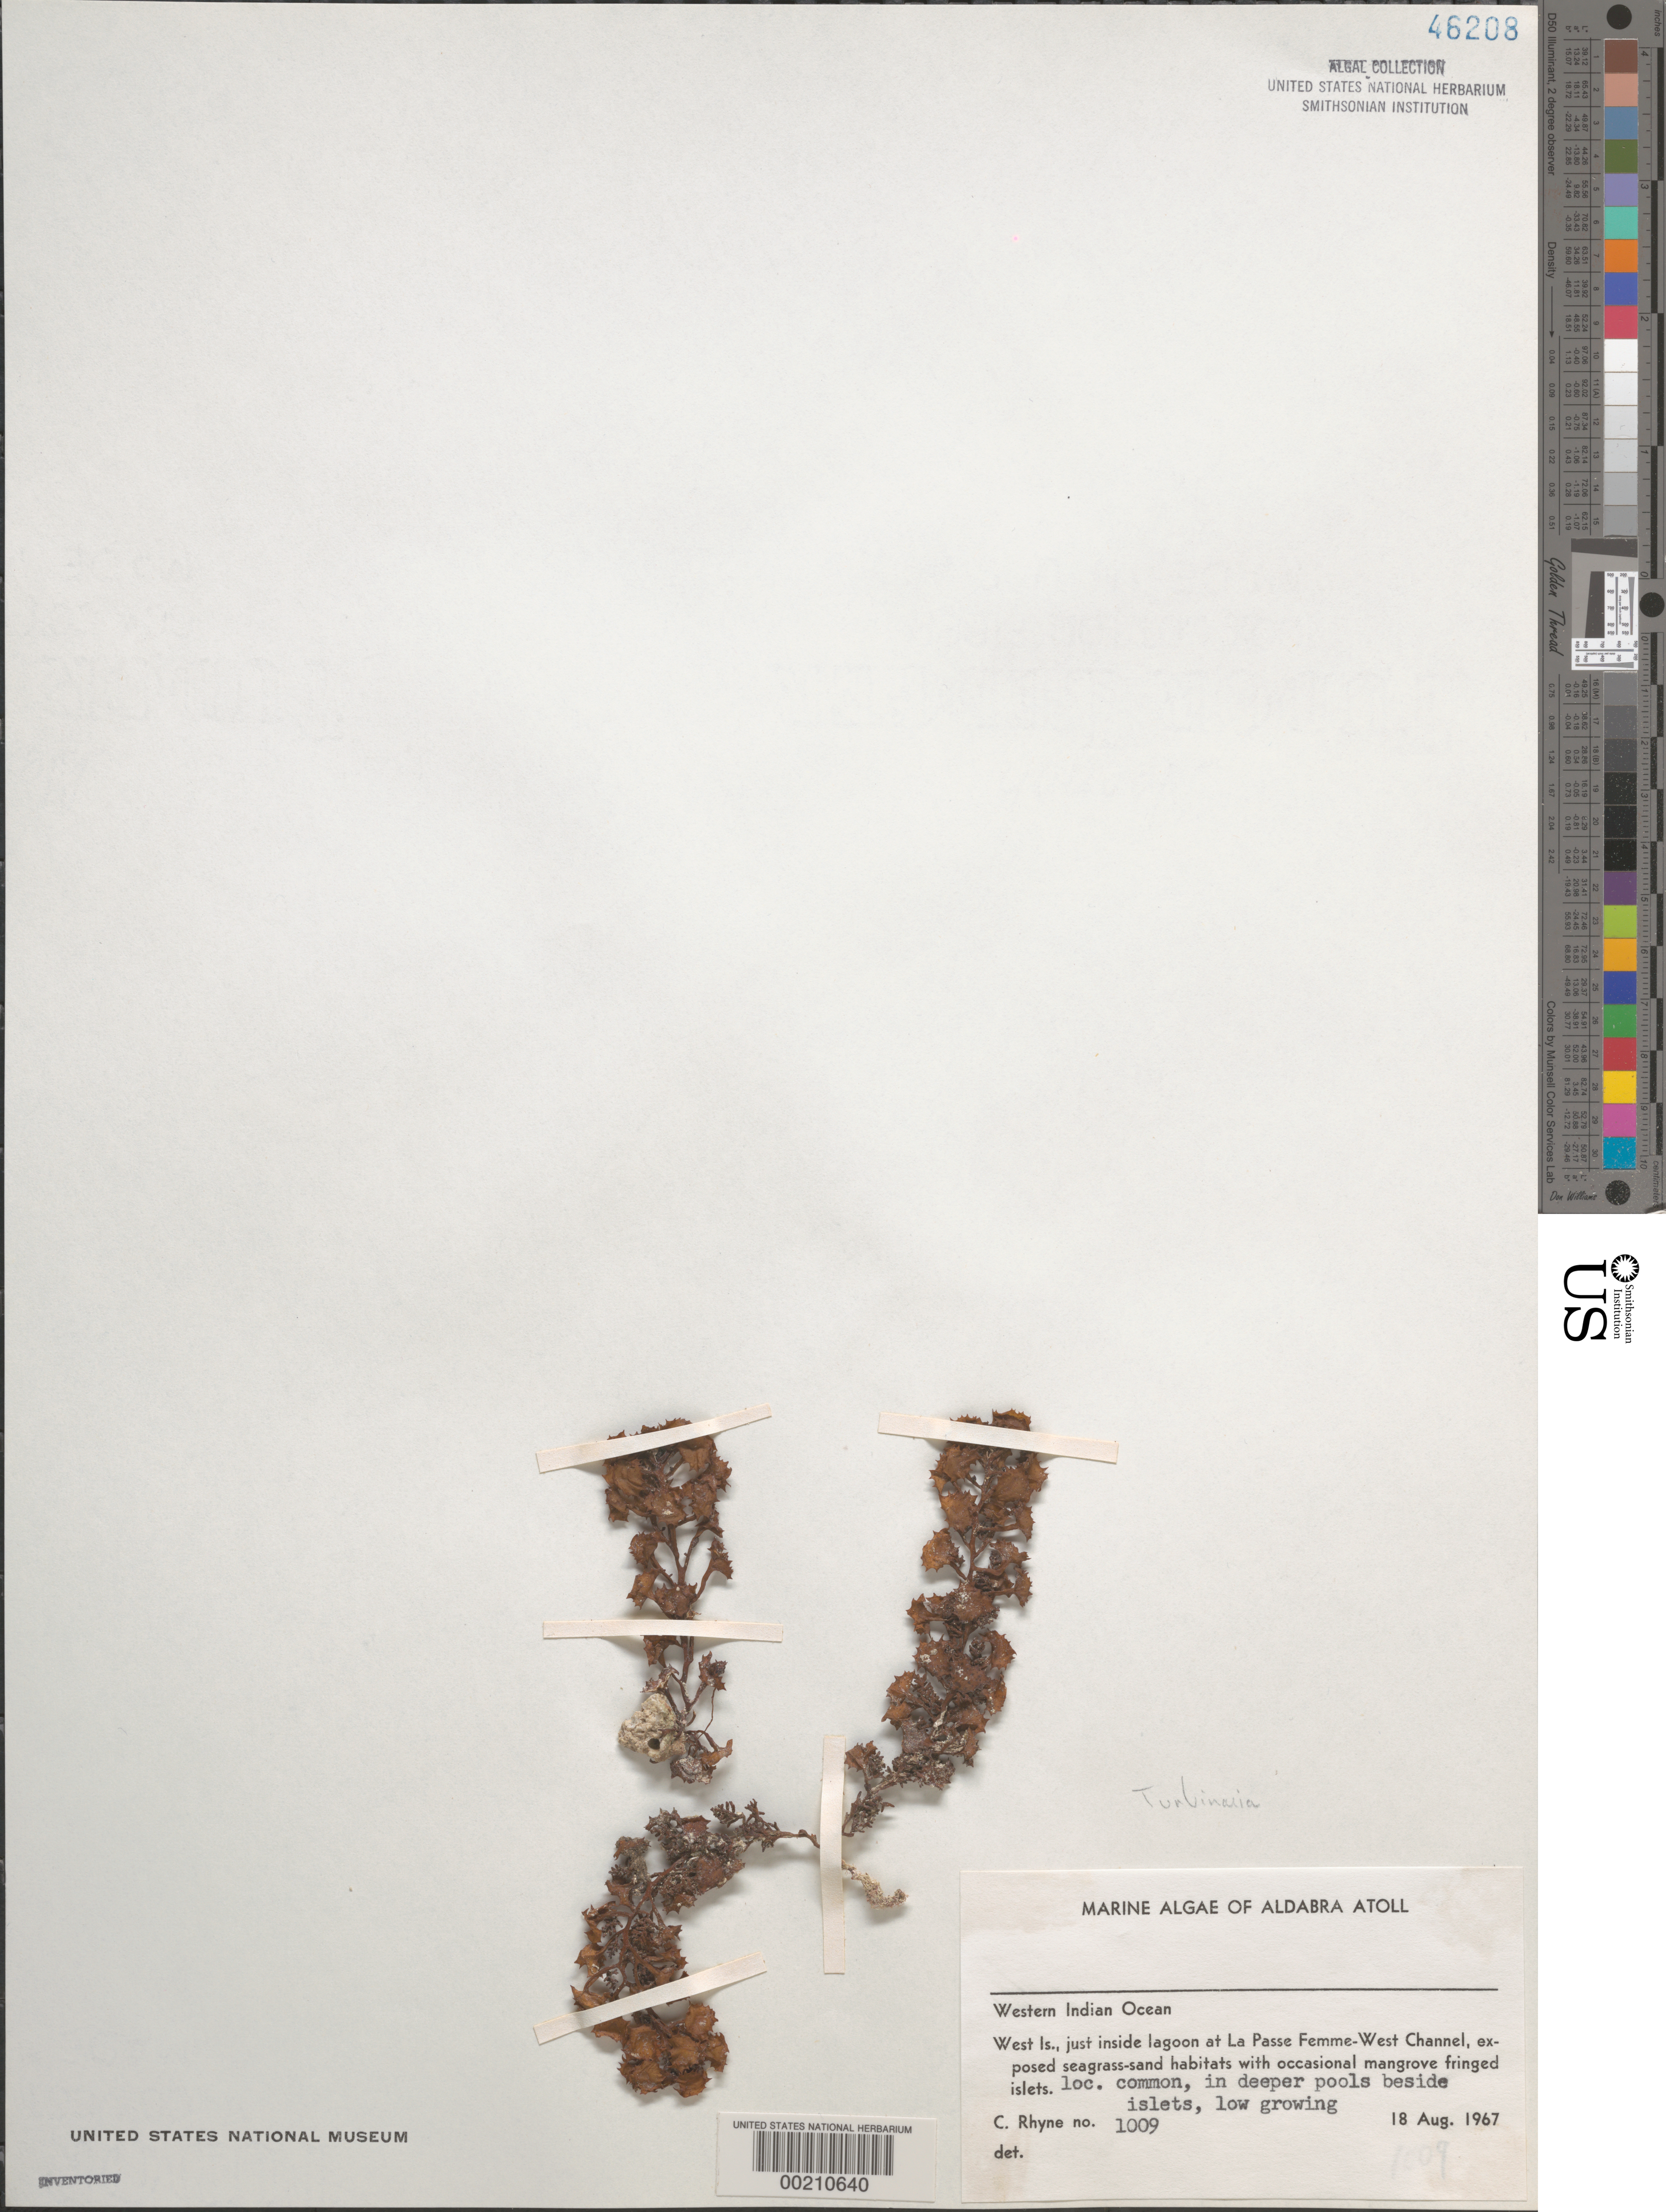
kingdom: Chromista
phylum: Ochrophyta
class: Phaeophyceae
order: Fucales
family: Sargassaceae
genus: Turbinaria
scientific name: Turbinaria sp.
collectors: C. Rhyne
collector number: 1009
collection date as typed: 18 Aug 1967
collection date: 1967-08-18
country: Seychelles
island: Aldabra Atoll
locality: West Islet, La Passe Femme-West Channel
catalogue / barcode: US 46208